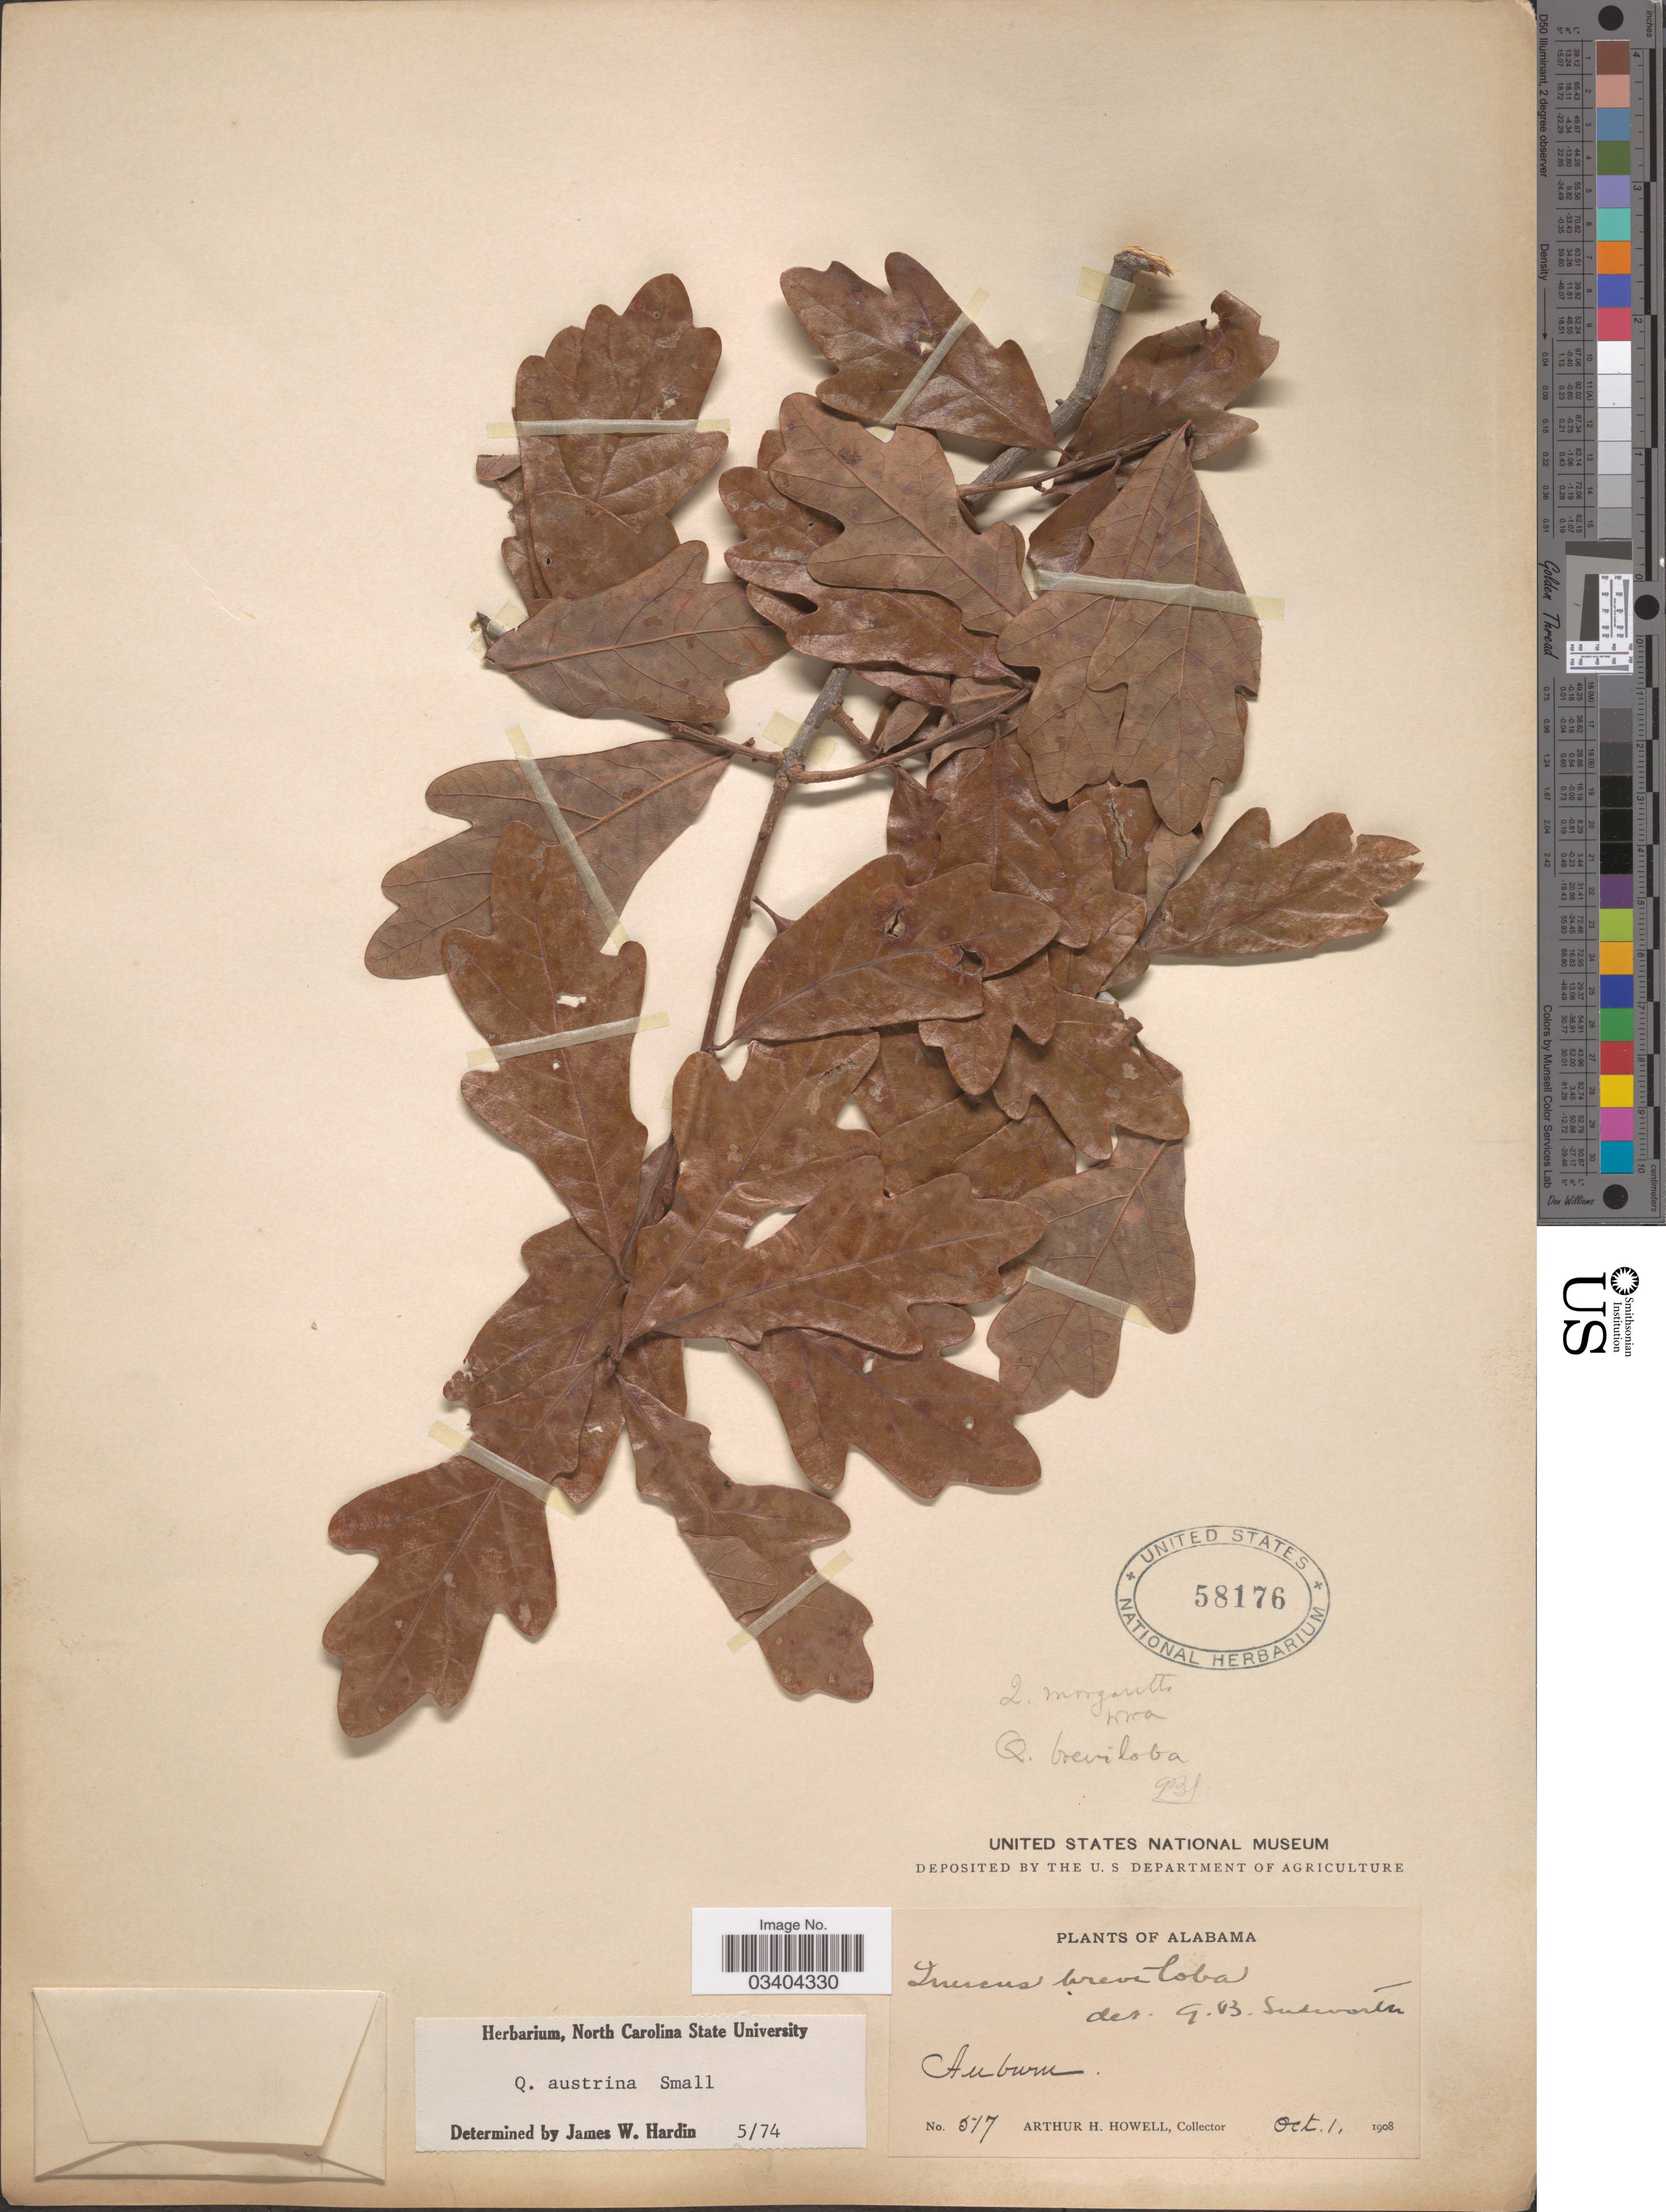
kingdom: Plantae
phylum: Tracheophyta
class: Magnoliopsida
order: Fagales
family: Fagaceae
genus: Quercus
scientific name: Quercus durandii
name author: Buckley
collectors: A. H. Howell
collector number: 517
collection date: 1908-10-01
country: United States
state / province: Alabama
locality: Auburn.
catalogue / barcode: US 58176